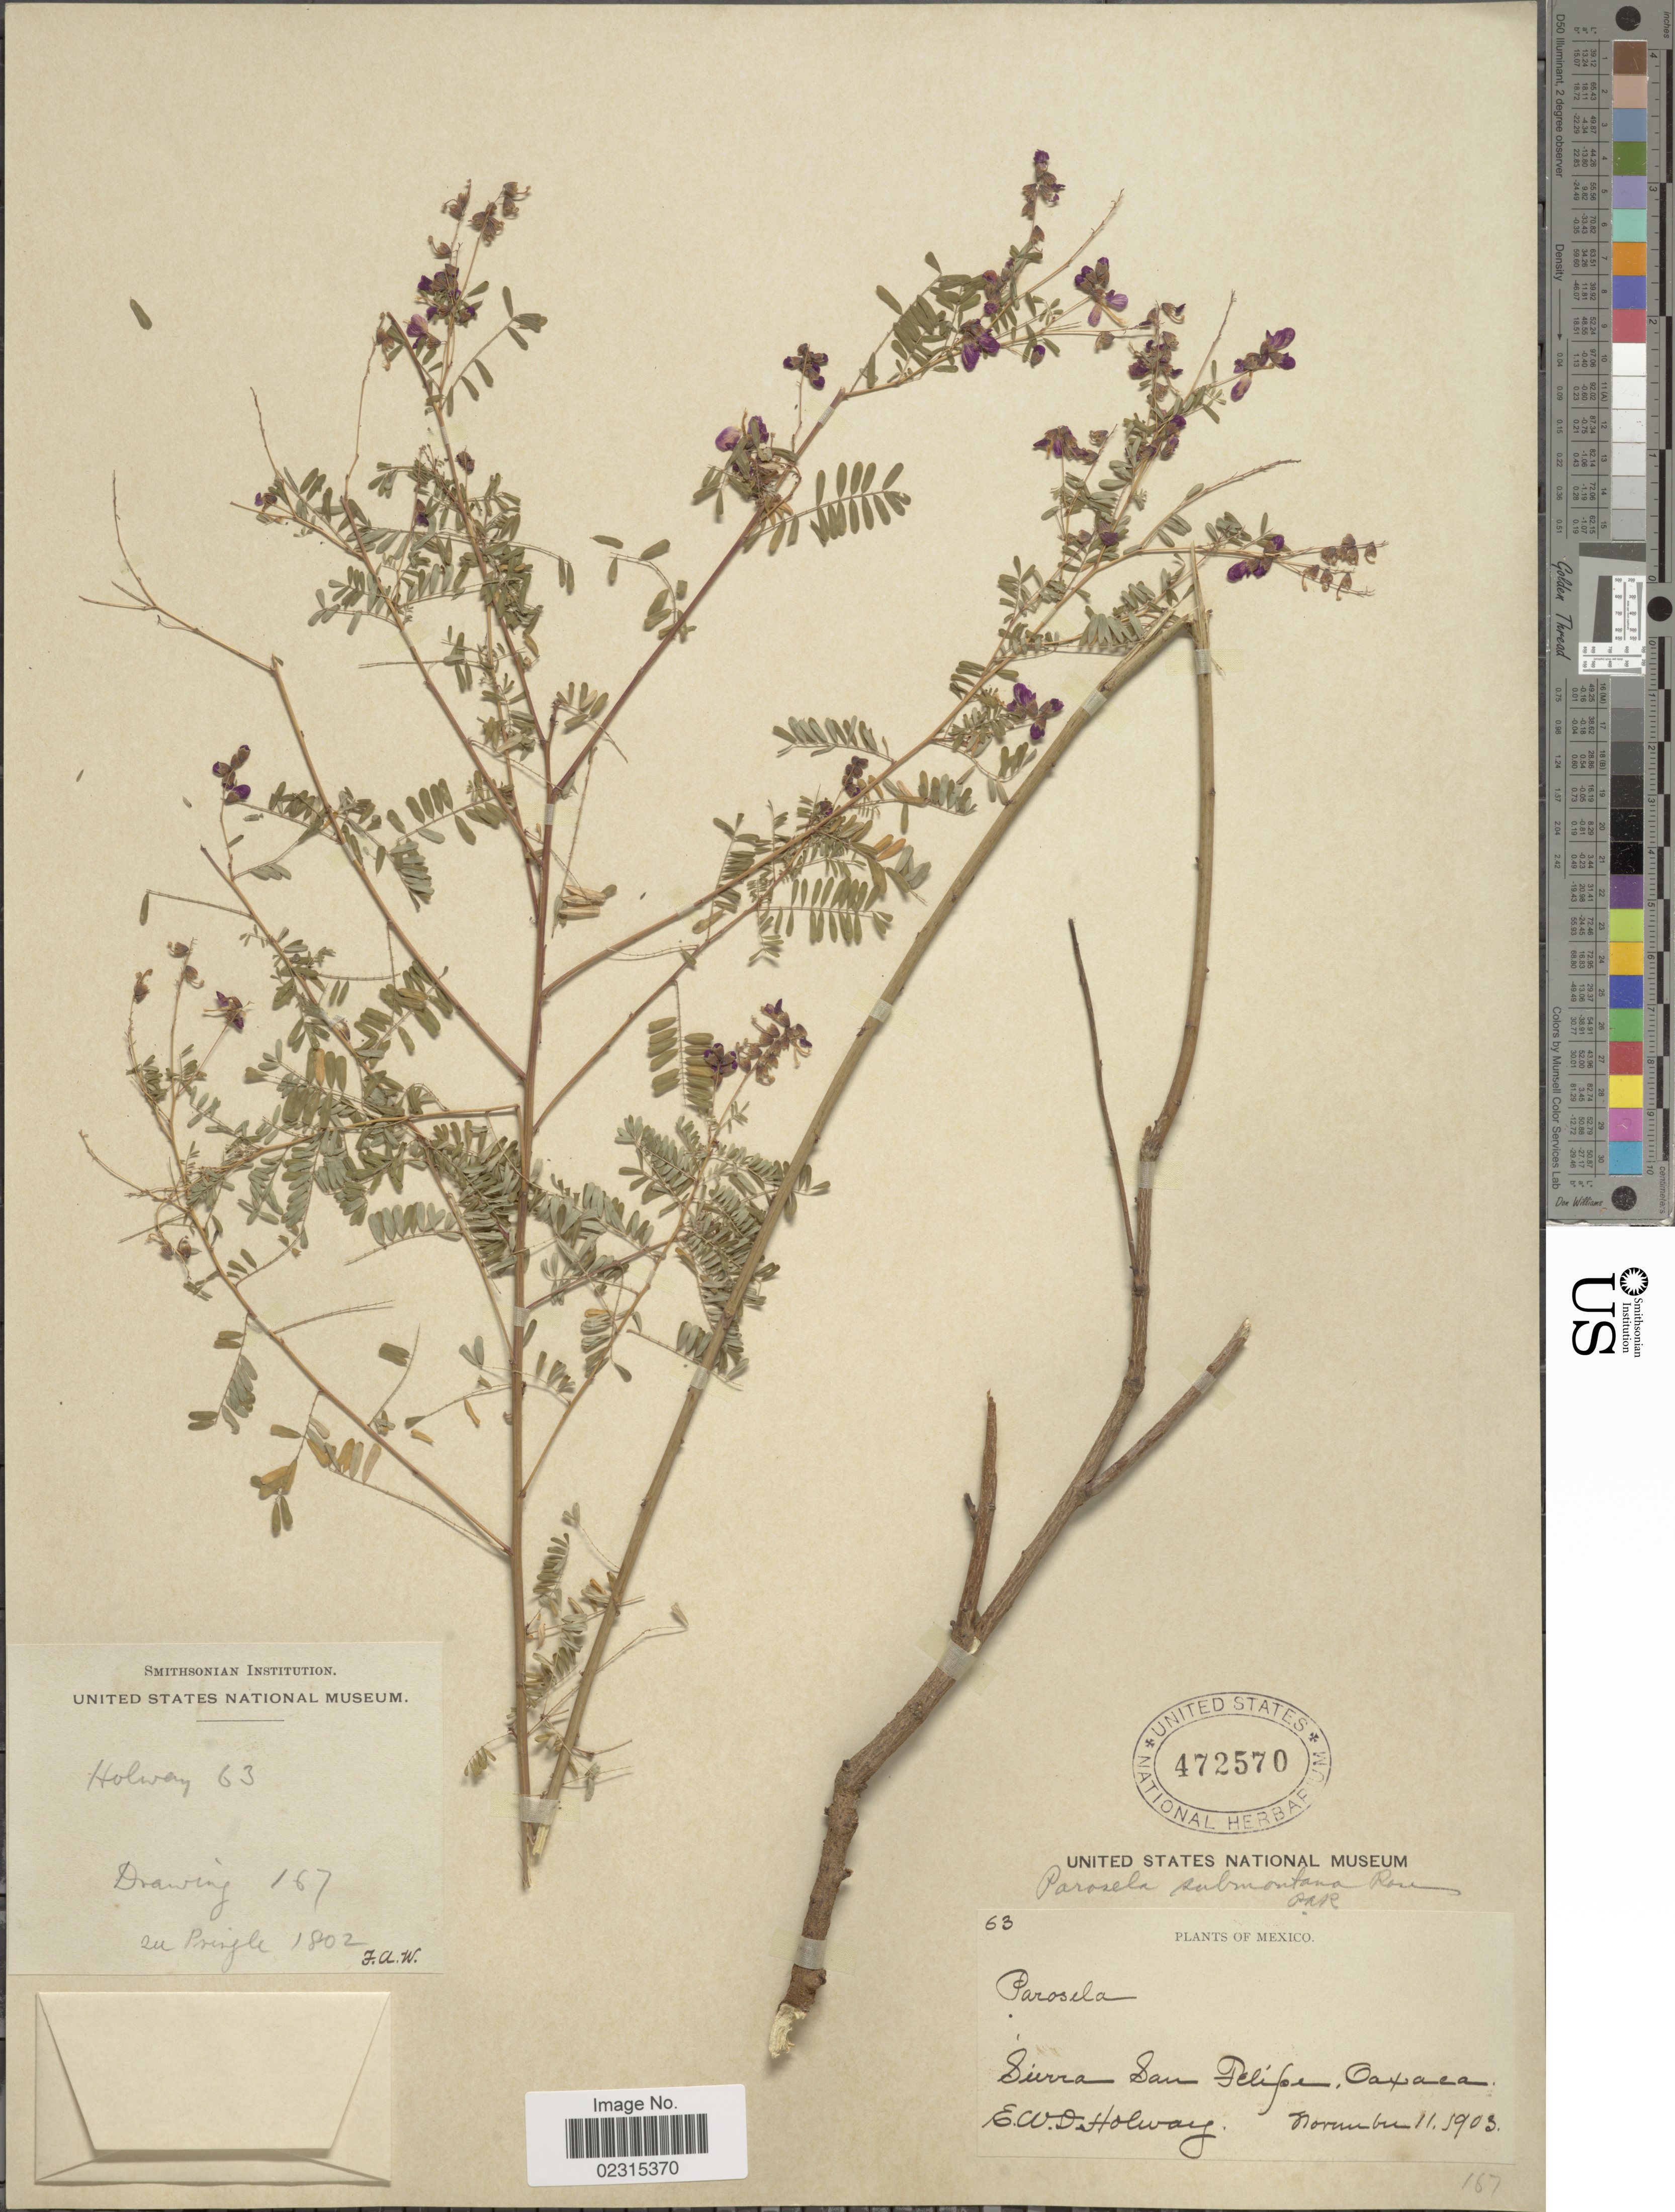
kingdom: Plantae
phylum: Tracheophyta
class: Magnoliopsida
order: Fabales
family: Fabaceae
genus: Marina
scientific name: Marina nutans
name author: (Cav.) Barneby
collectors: E. W. D. Holway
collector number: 63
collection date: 1903-11-11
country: Mexico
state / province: Oaxaca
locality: Sierra San Felipe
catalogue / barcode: US 472570